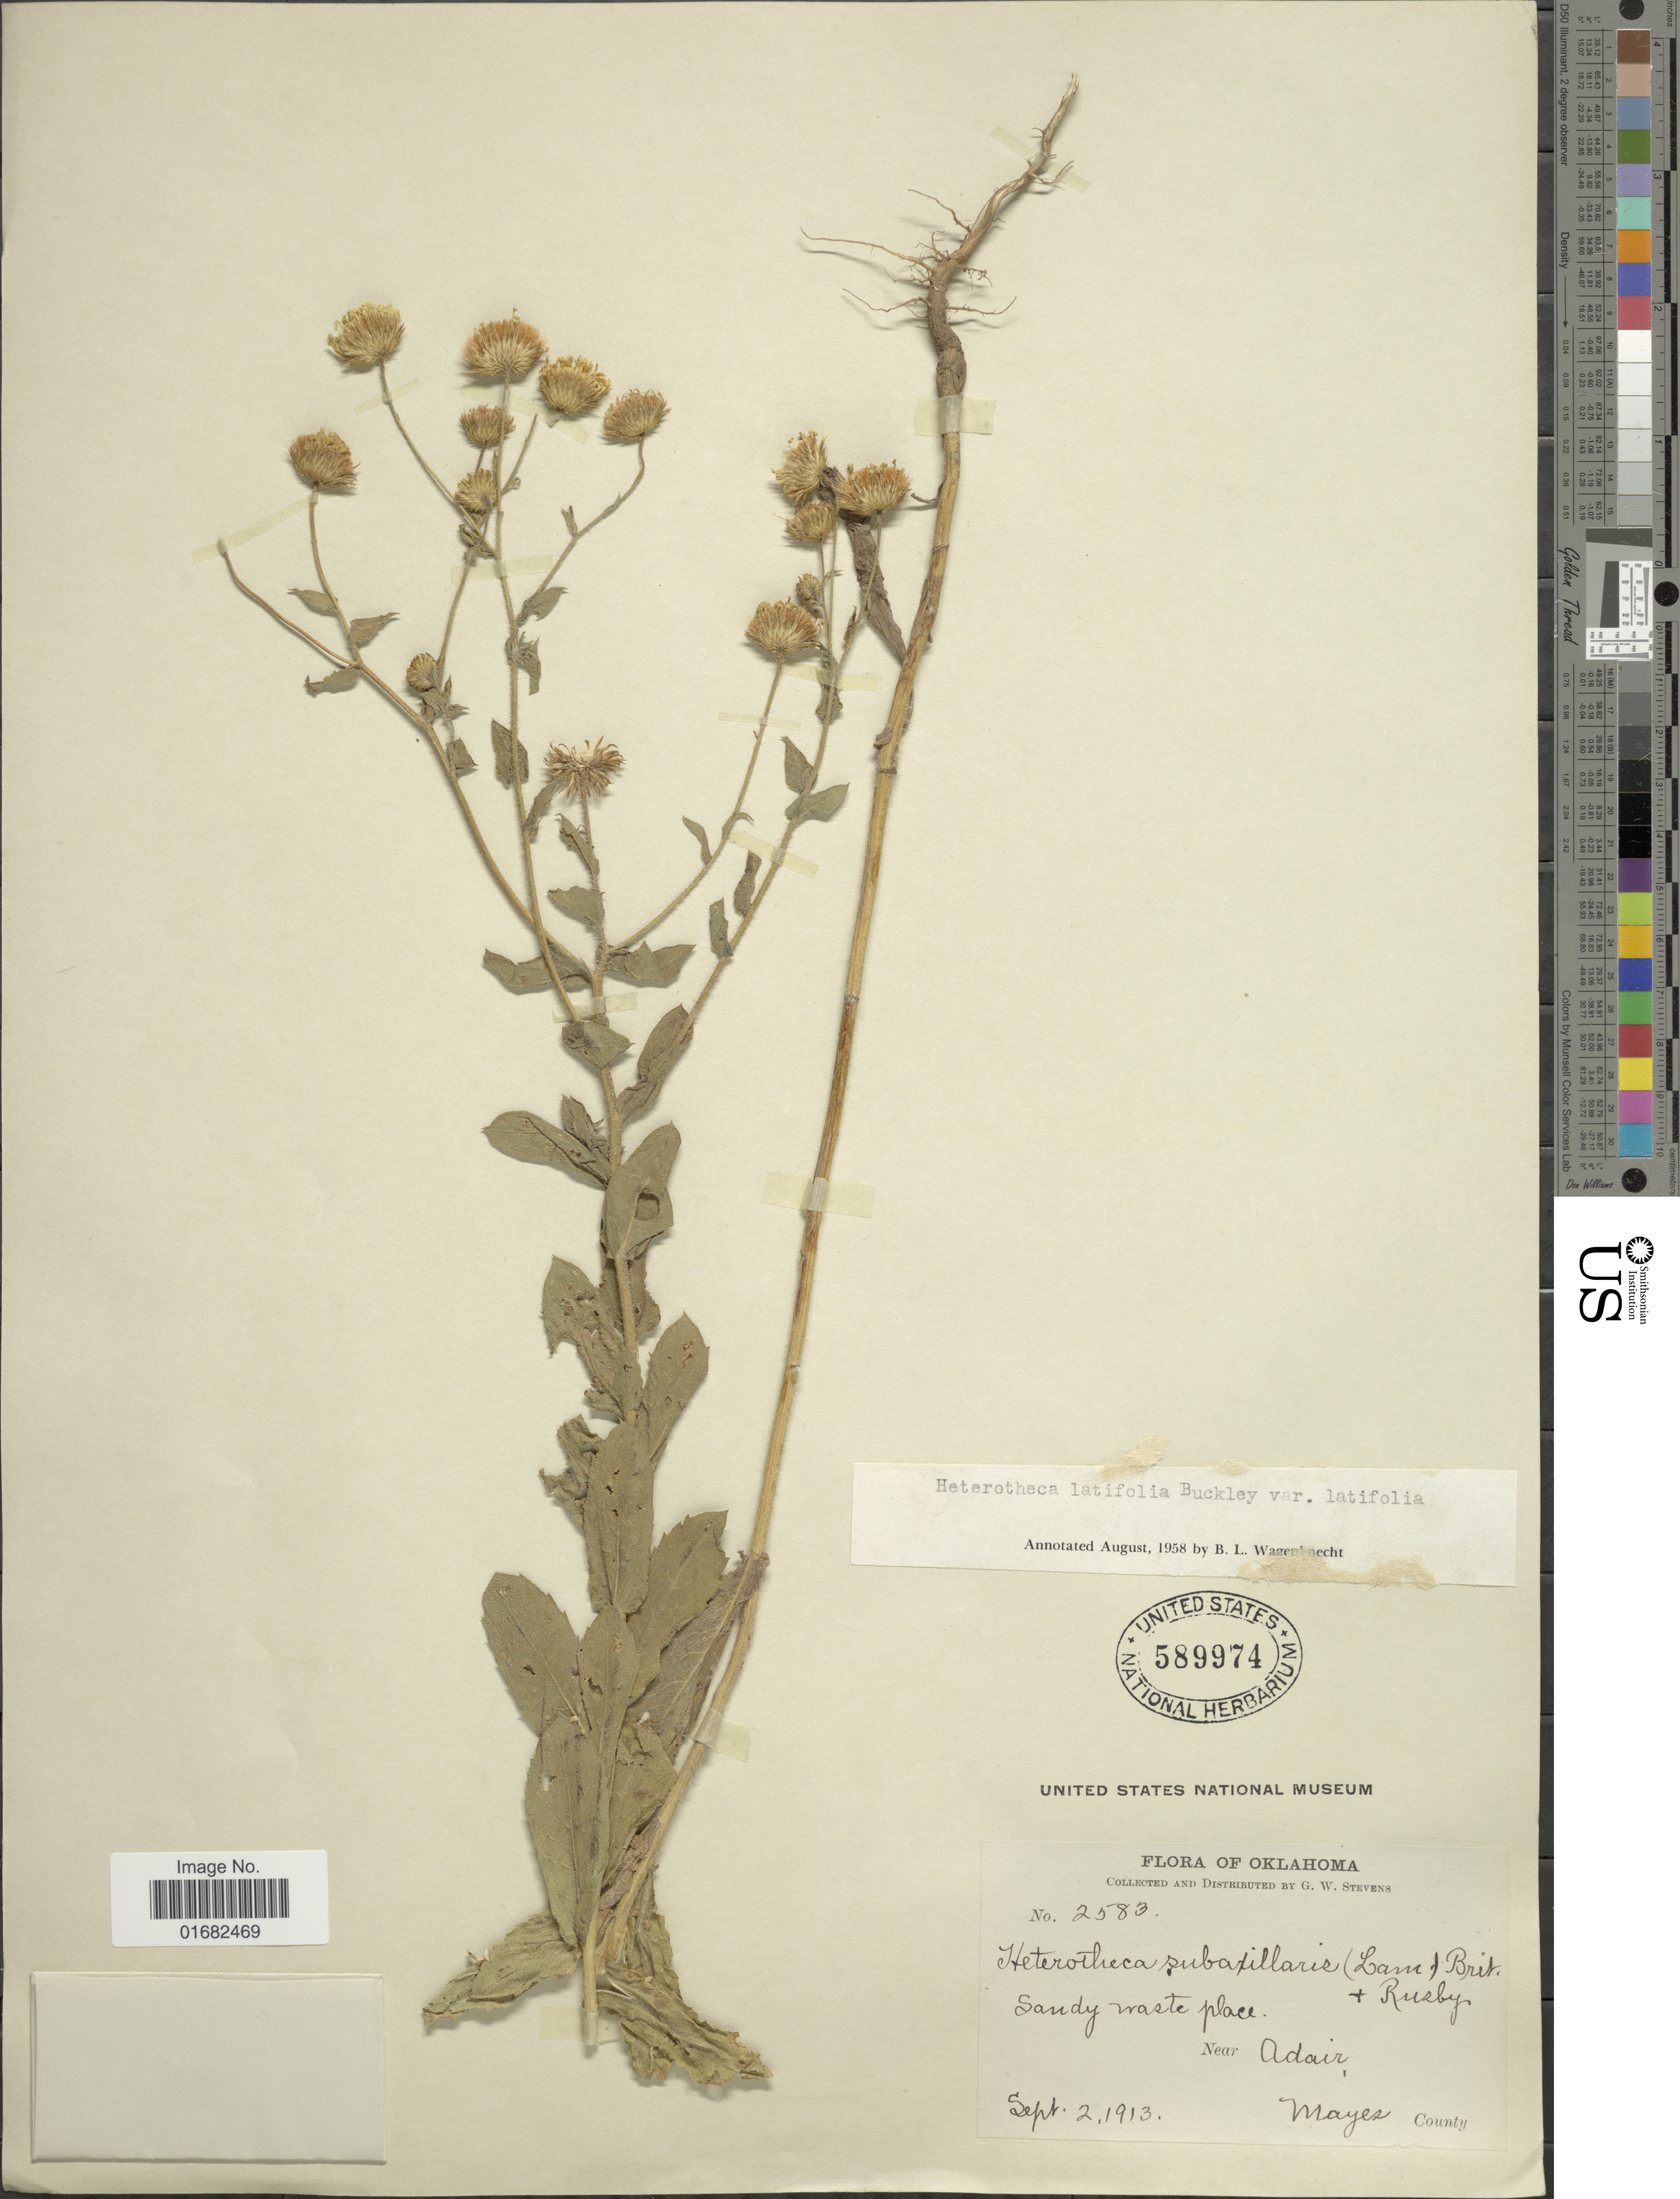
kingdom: Plantae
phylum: Tracheophyta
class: Magnoliopsida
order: Asterales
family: Asteraceae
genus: Heterotheca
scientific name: Heterotheca latifolia var. latifolia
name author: Buckley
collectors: G. W. Stevens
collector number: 2583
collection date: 1913-09-02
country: United States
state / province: Oklahoma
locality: Near Adair, Mayes County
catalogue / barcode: US 589974